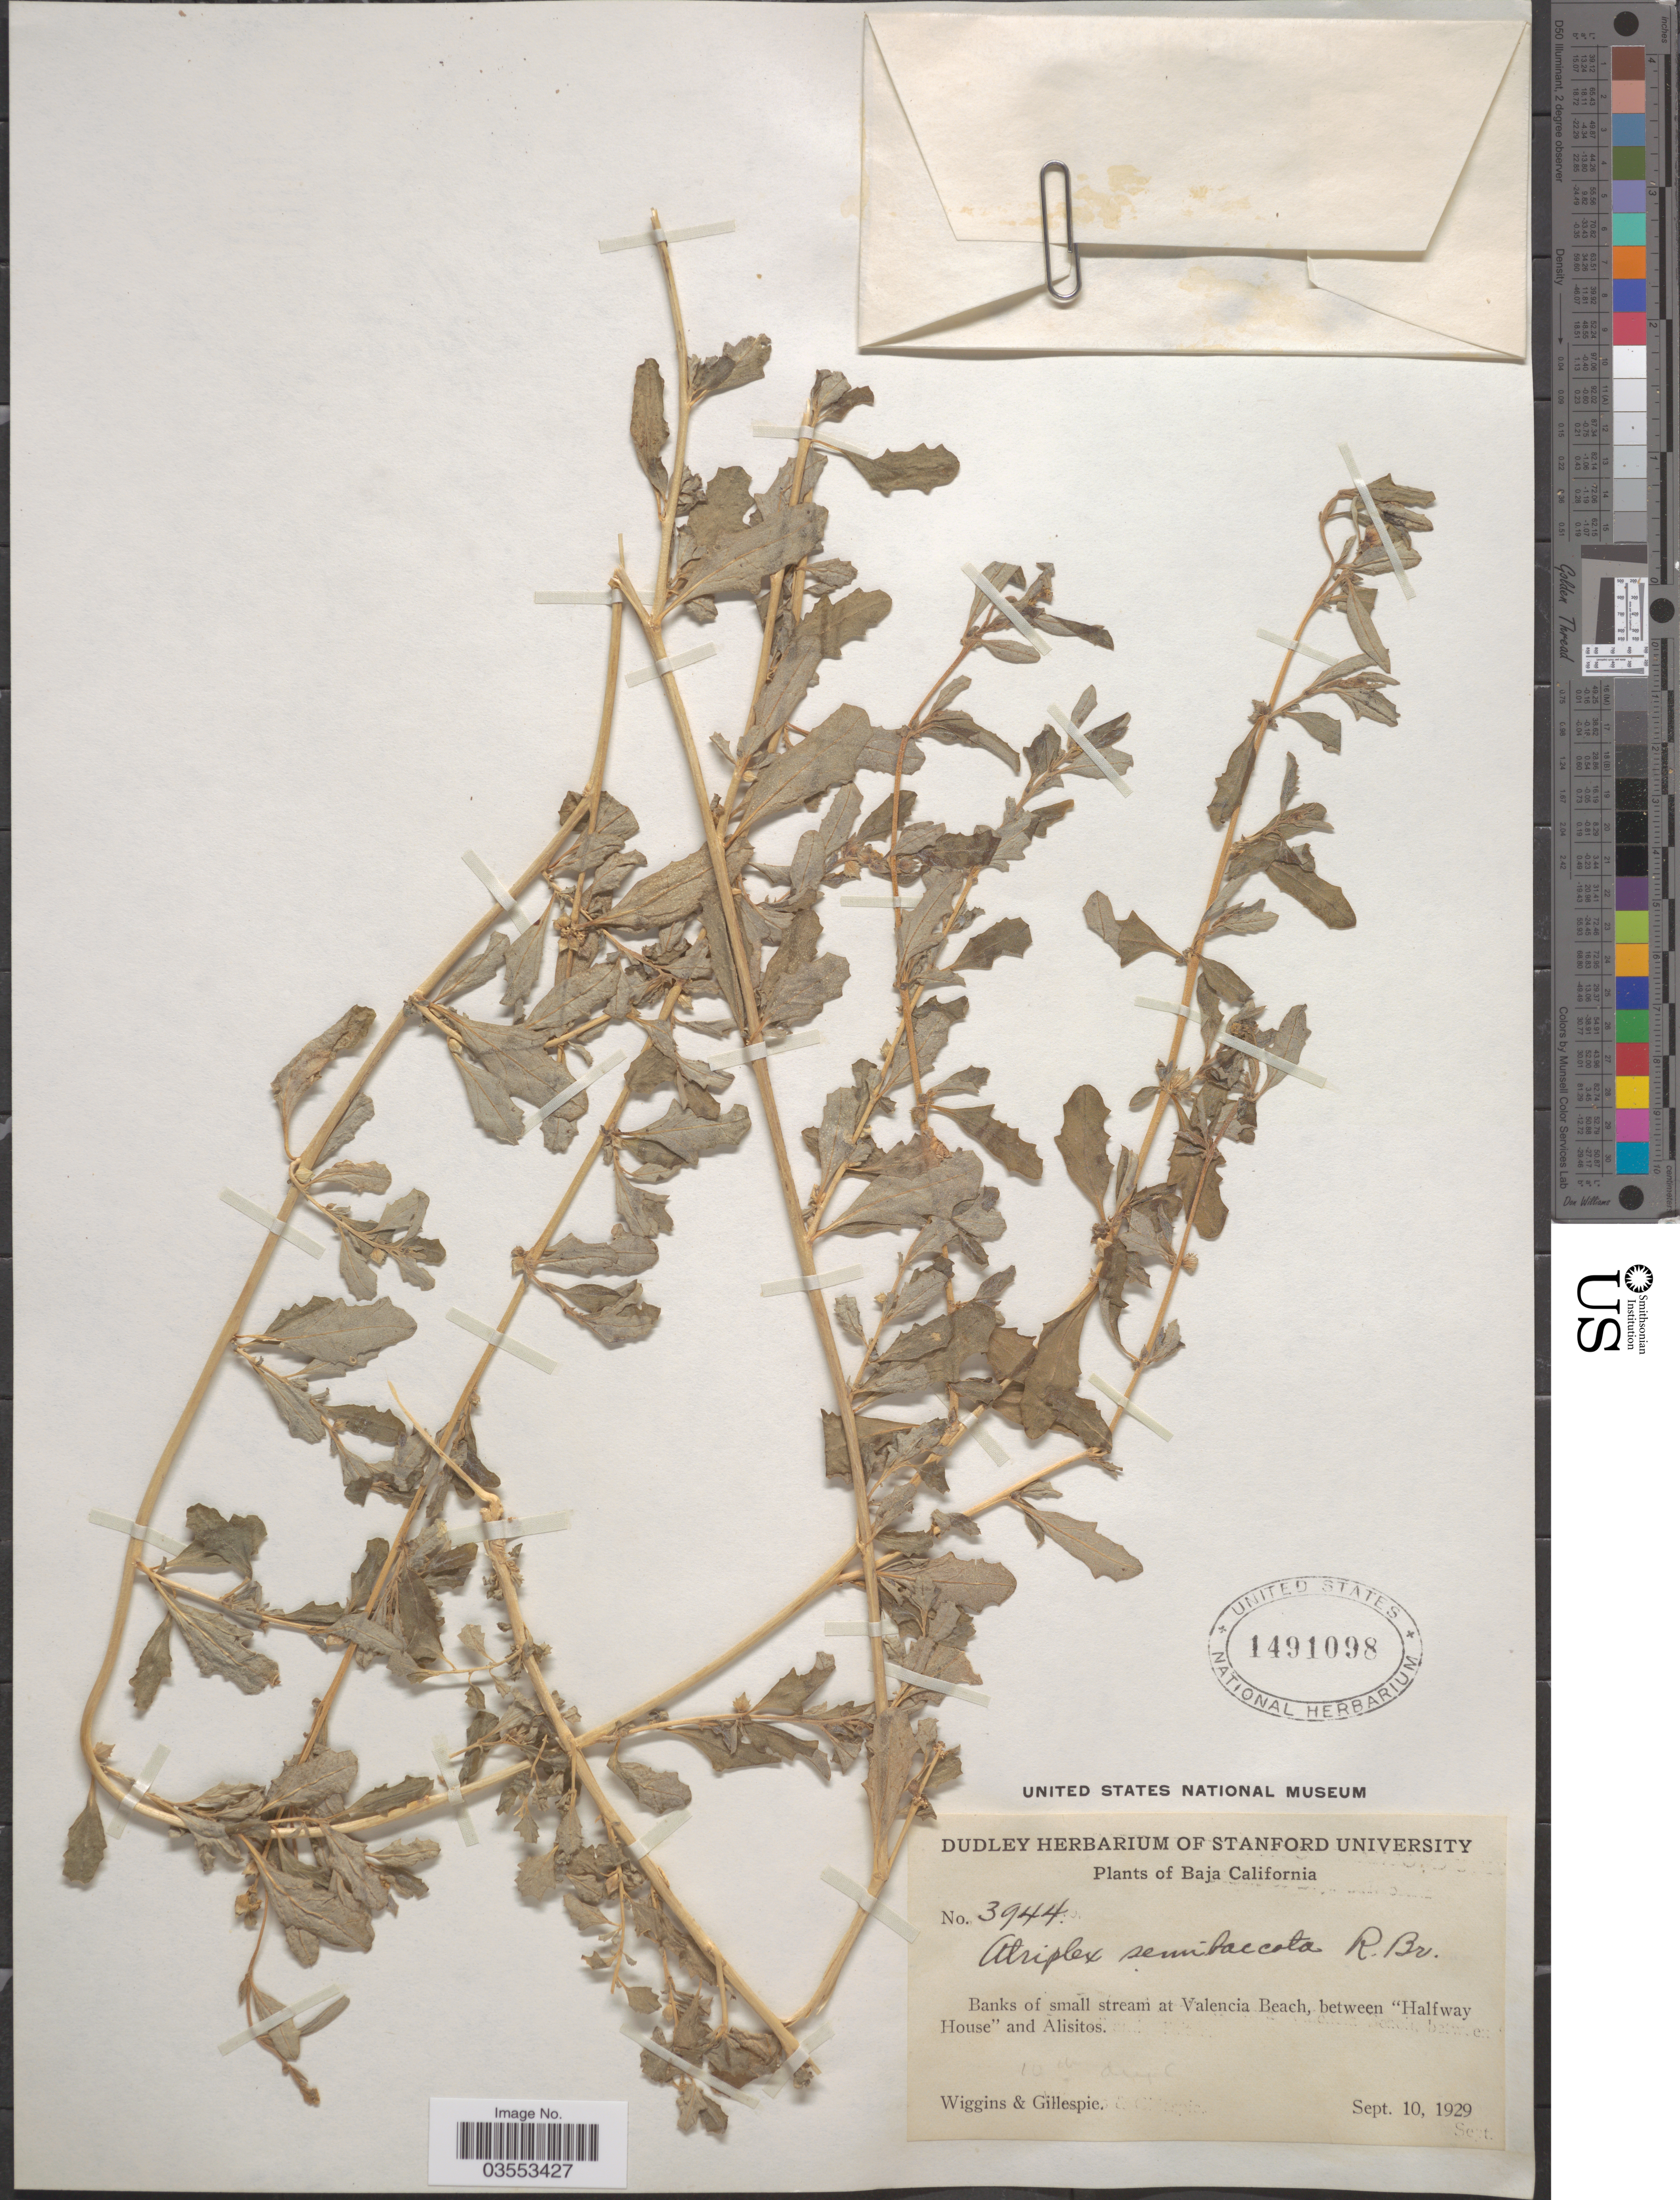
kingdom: Plantae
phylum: Tracheophyta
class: Magnoliopsida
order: Caryophyllales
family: Amaranthaceae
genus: Atriplex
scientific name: Atriplex semibaccata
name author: R. Br.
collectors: -- Wiggins & -- Gillespie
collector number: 3944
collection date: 1929-09-10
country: Mexico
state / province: Baja California Norte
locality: Banks of small stream at Valencia Beach, between 'Halfway House' and Alisitos.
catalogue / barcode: US 1491098